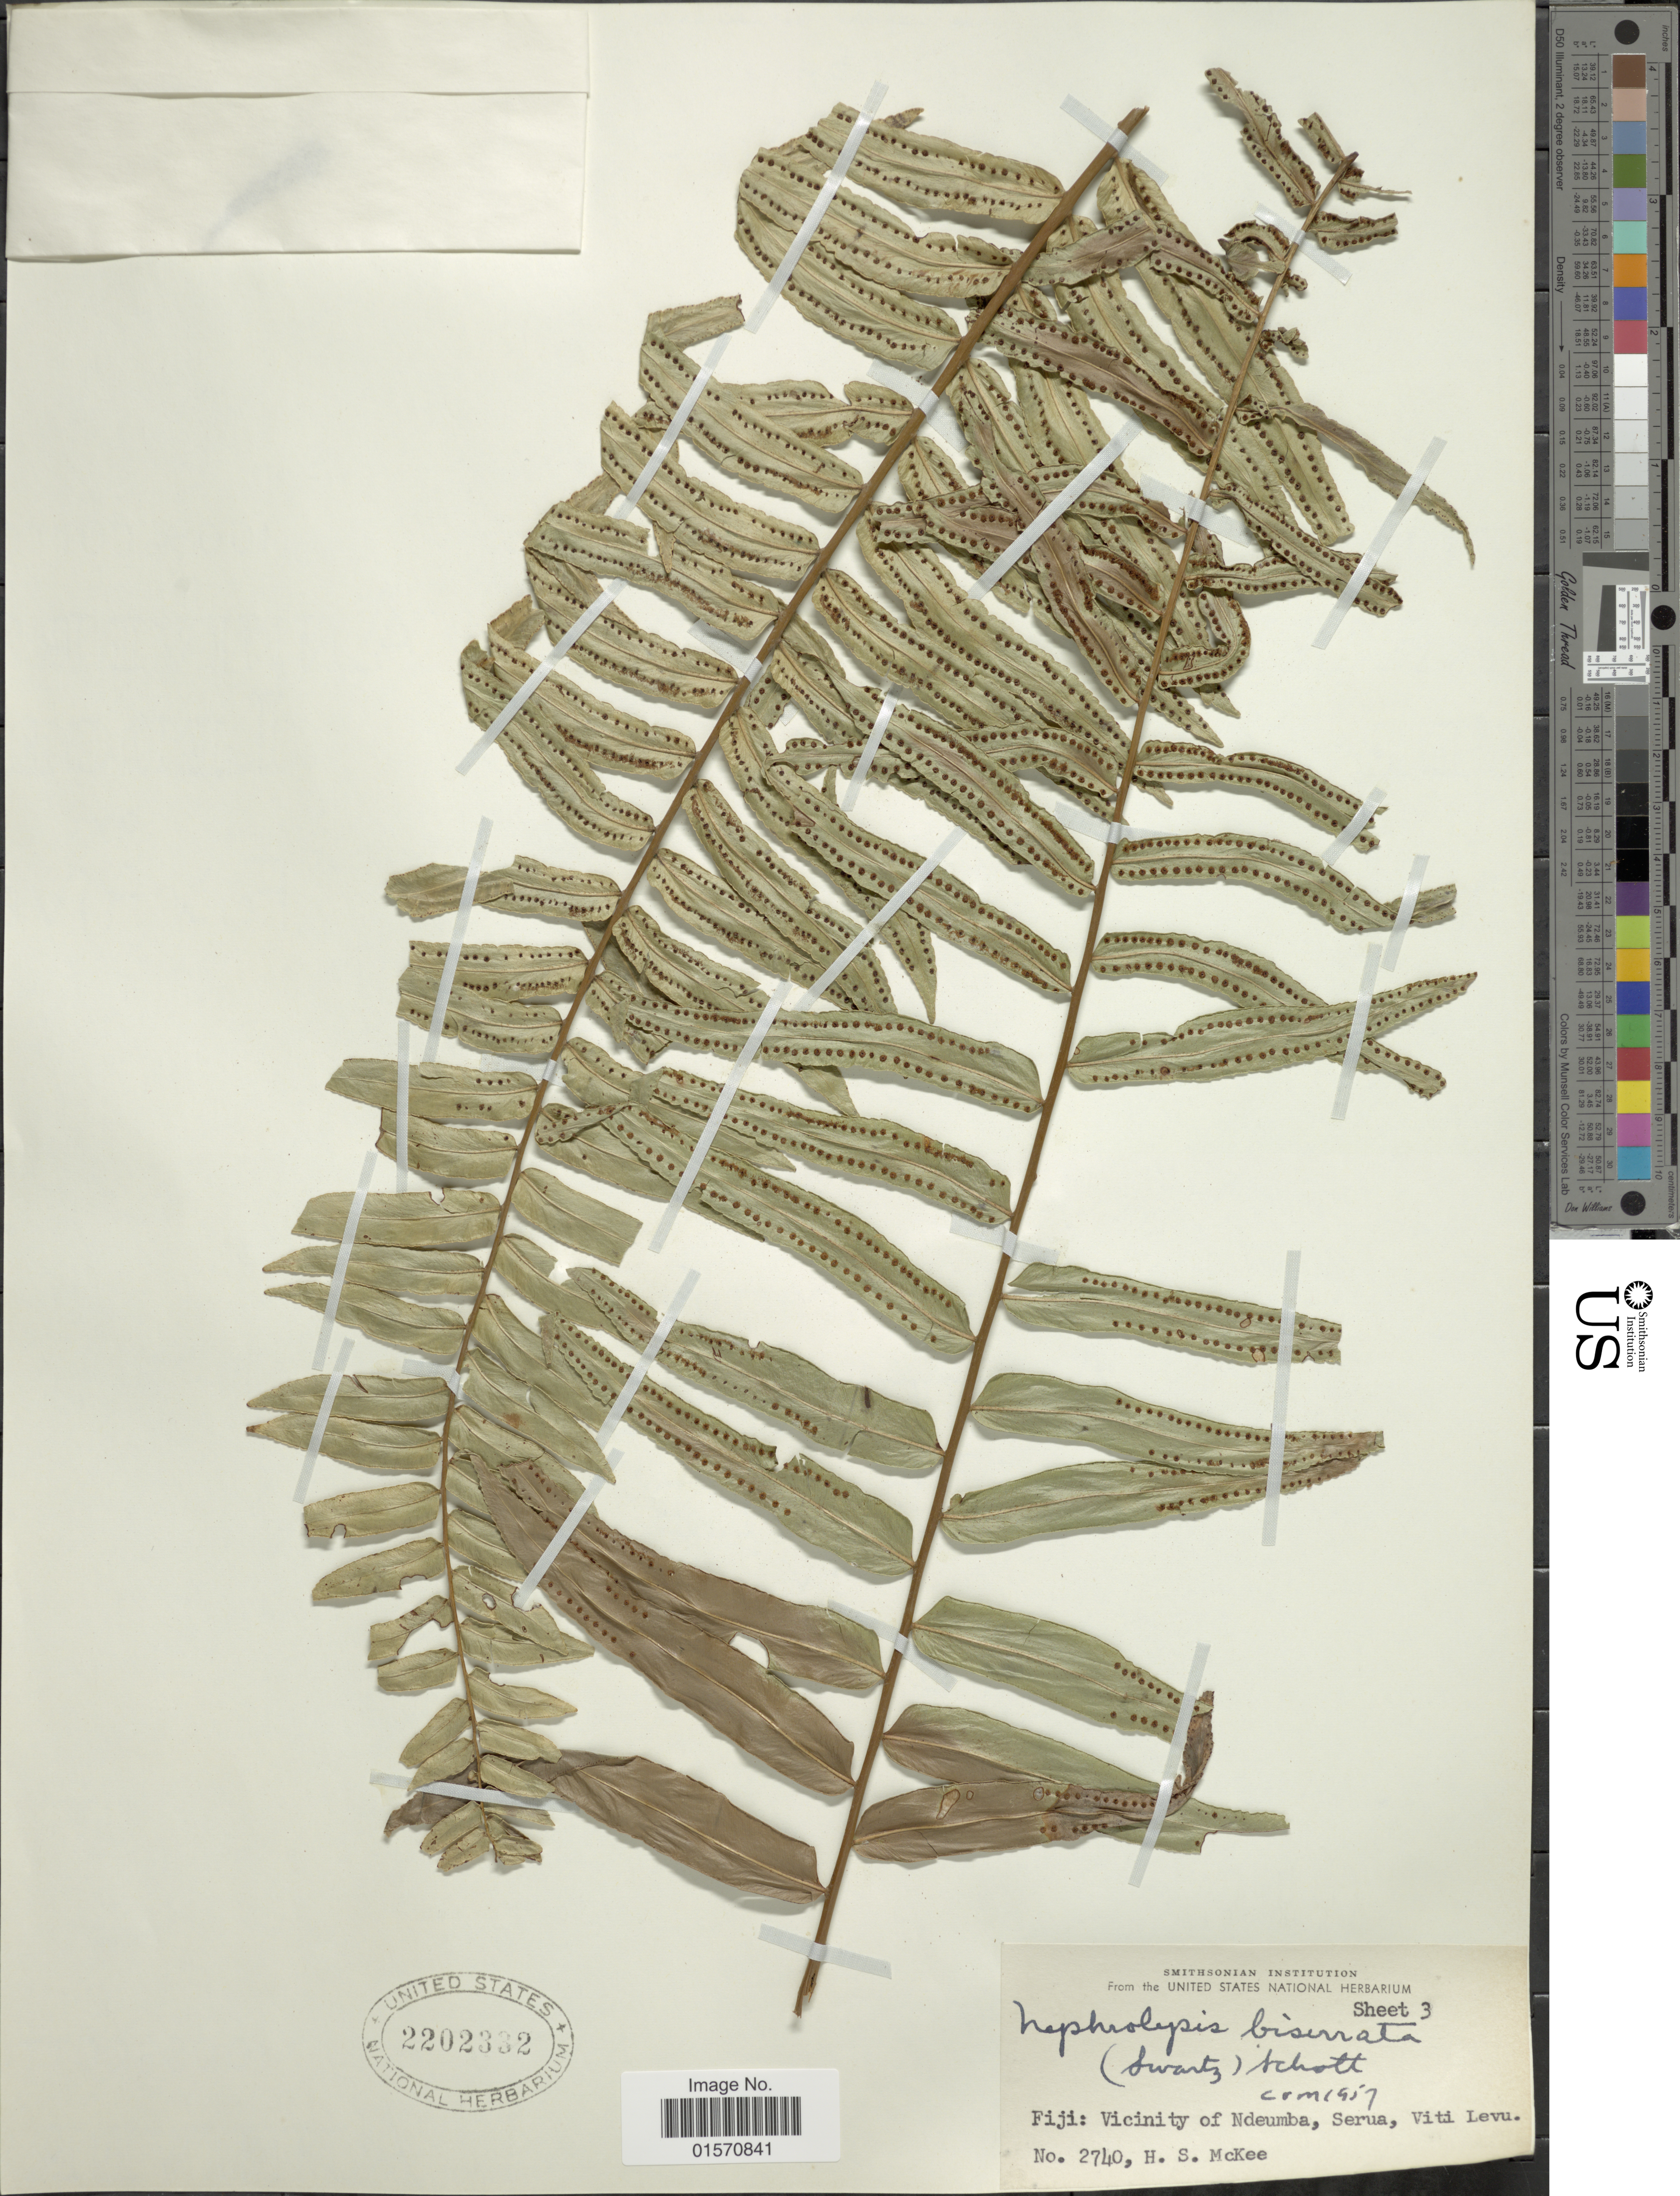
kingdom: Plantae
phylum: Tracheophyta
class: Polypodiopsida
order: Polypodiales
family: Nephrolepidaceae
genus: Nephrolepis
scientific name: Nephrolepis biserrata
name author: (Sw.) Schott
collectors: H. S. McKee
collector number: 2740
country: Fiji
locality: Vicinity of Ndeumba, Serua, Viti Levu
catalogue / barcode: US 2202332